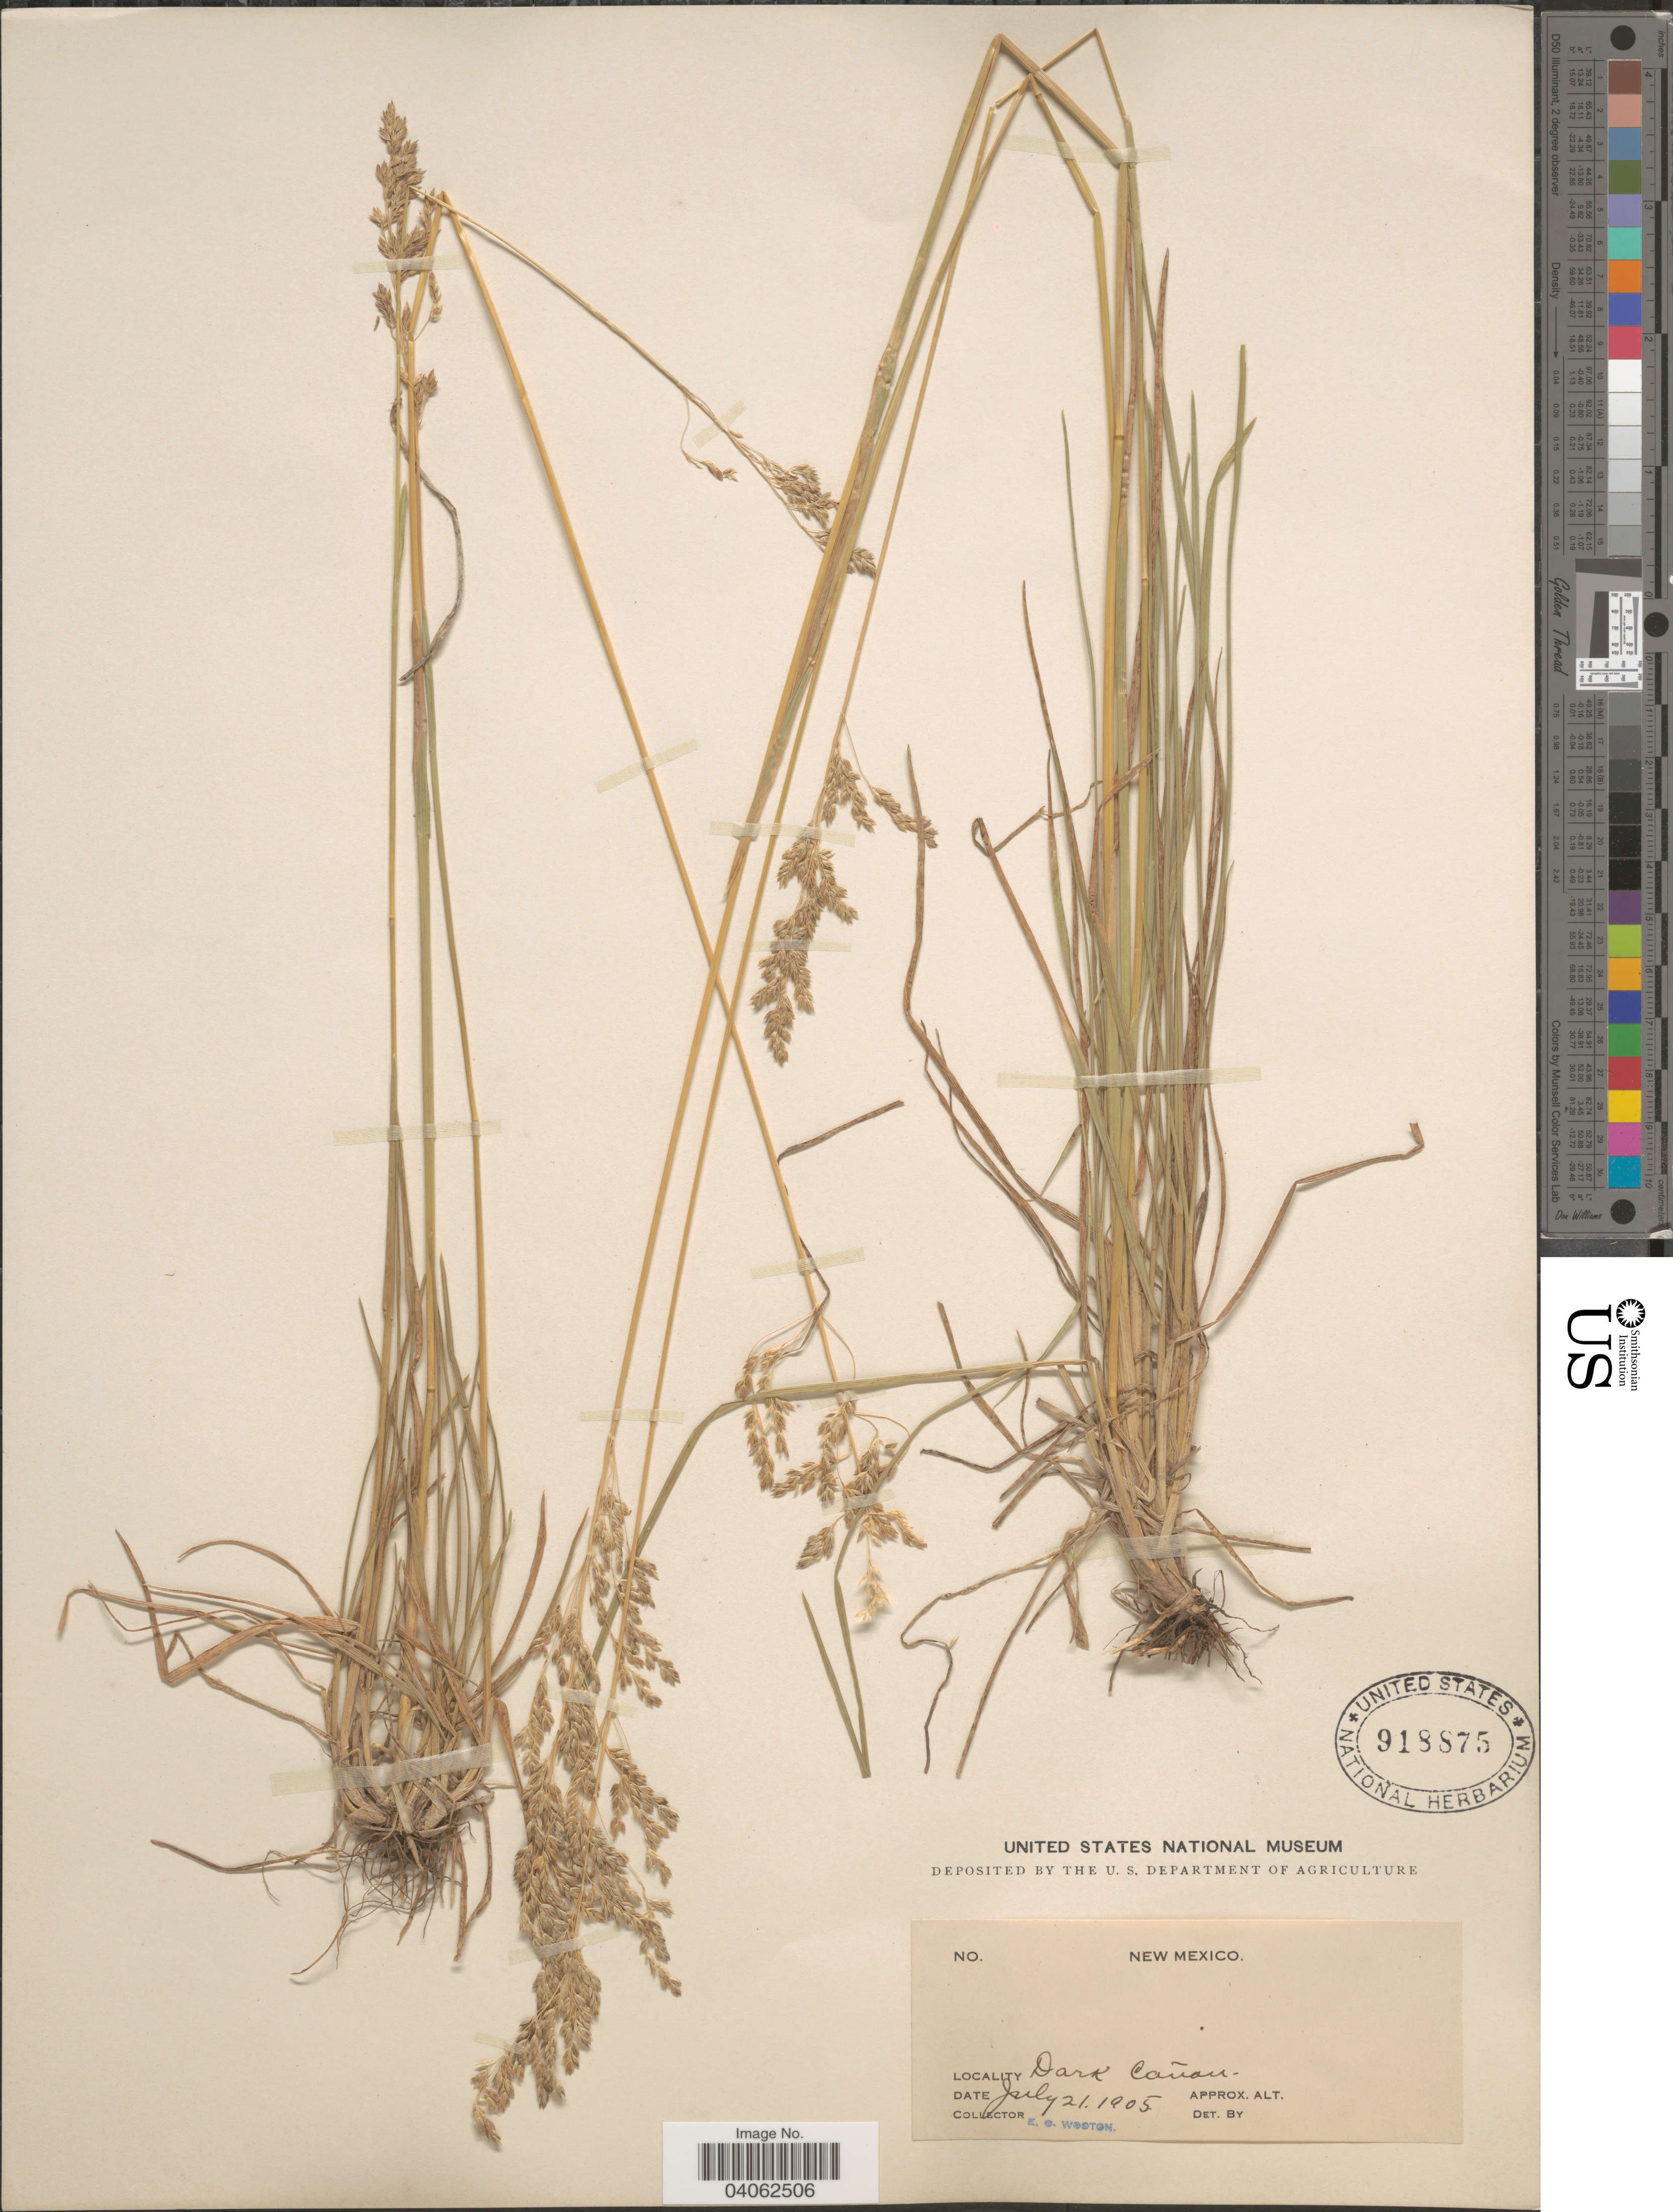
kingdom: Plantae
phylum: Tracheophyta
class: Liliopsida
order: Poales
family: Poaceae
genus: Poa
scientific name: Poa pratensis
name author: L.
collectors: E. O. Wooton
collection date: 1905-07-21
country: United States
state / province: New Mexico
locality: Dark Cañon.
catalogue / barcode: US 918875